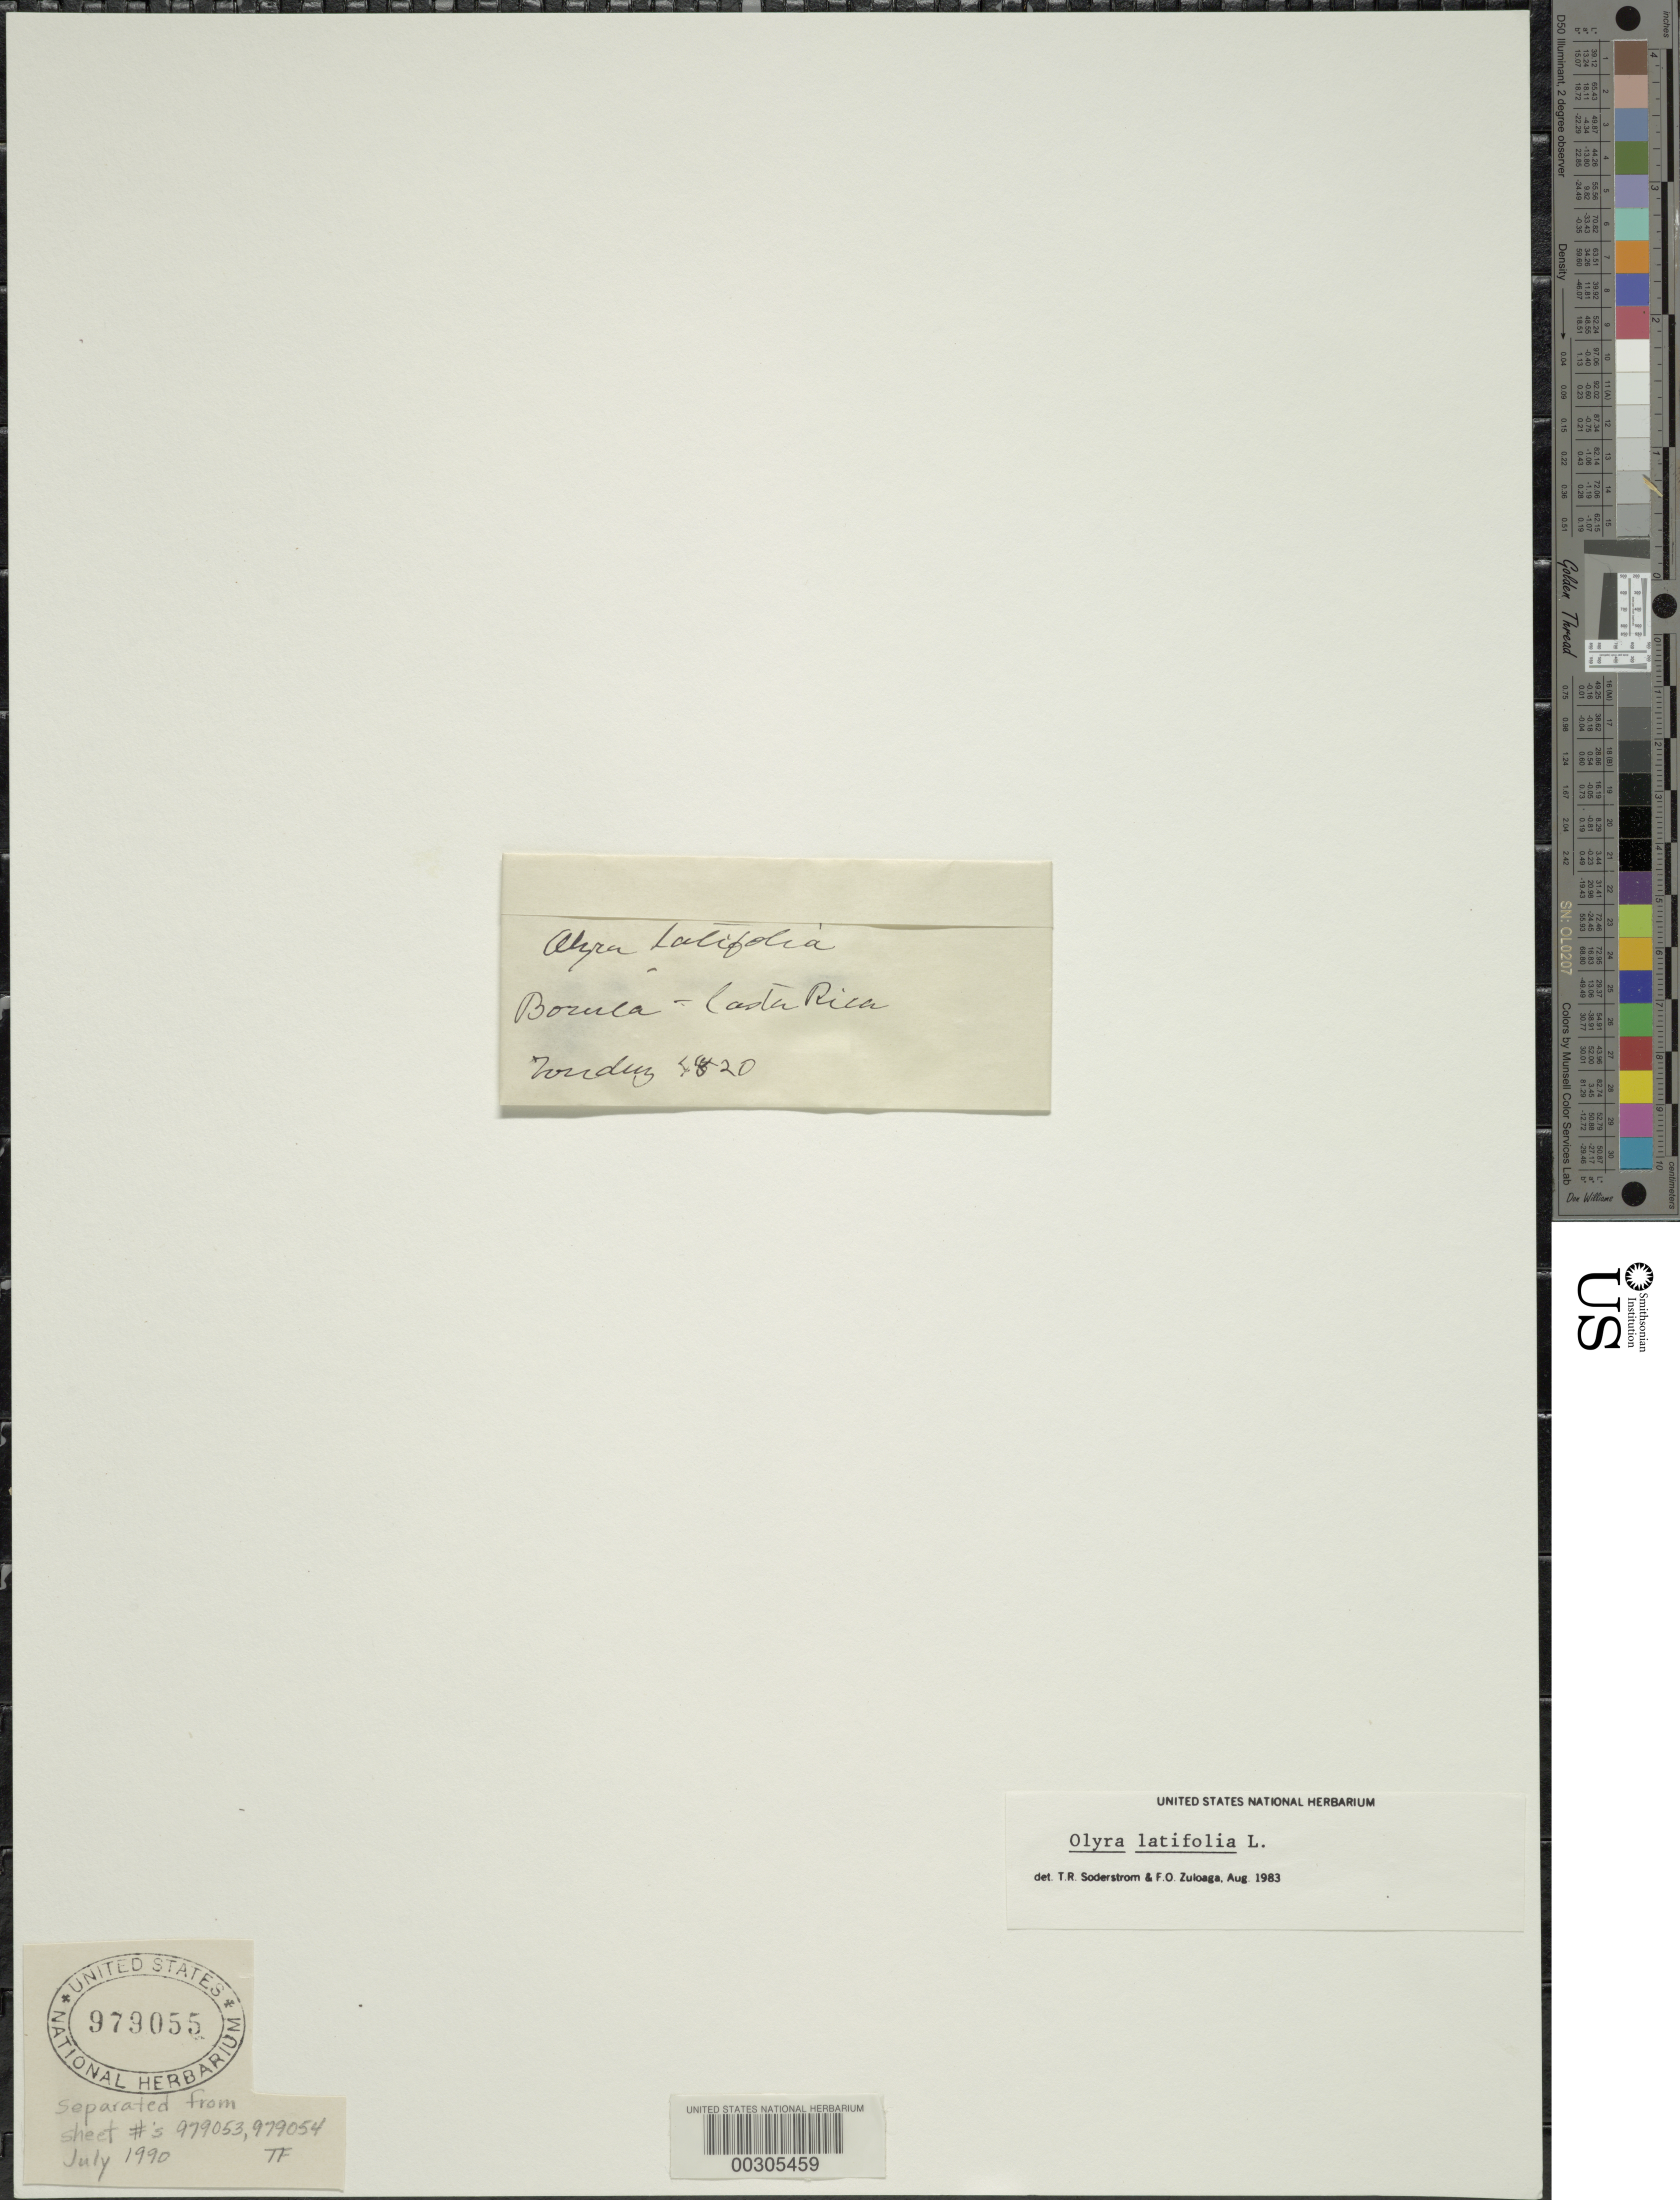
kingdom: Plantae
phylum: Tracheophyta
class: Liliopsida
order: Poales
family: Poaceae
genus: Olyra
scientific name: Olyra latifolia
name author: L.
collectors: A. Tonduz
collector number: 4820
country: Costa Rica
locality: Borula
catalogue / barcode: US 979055